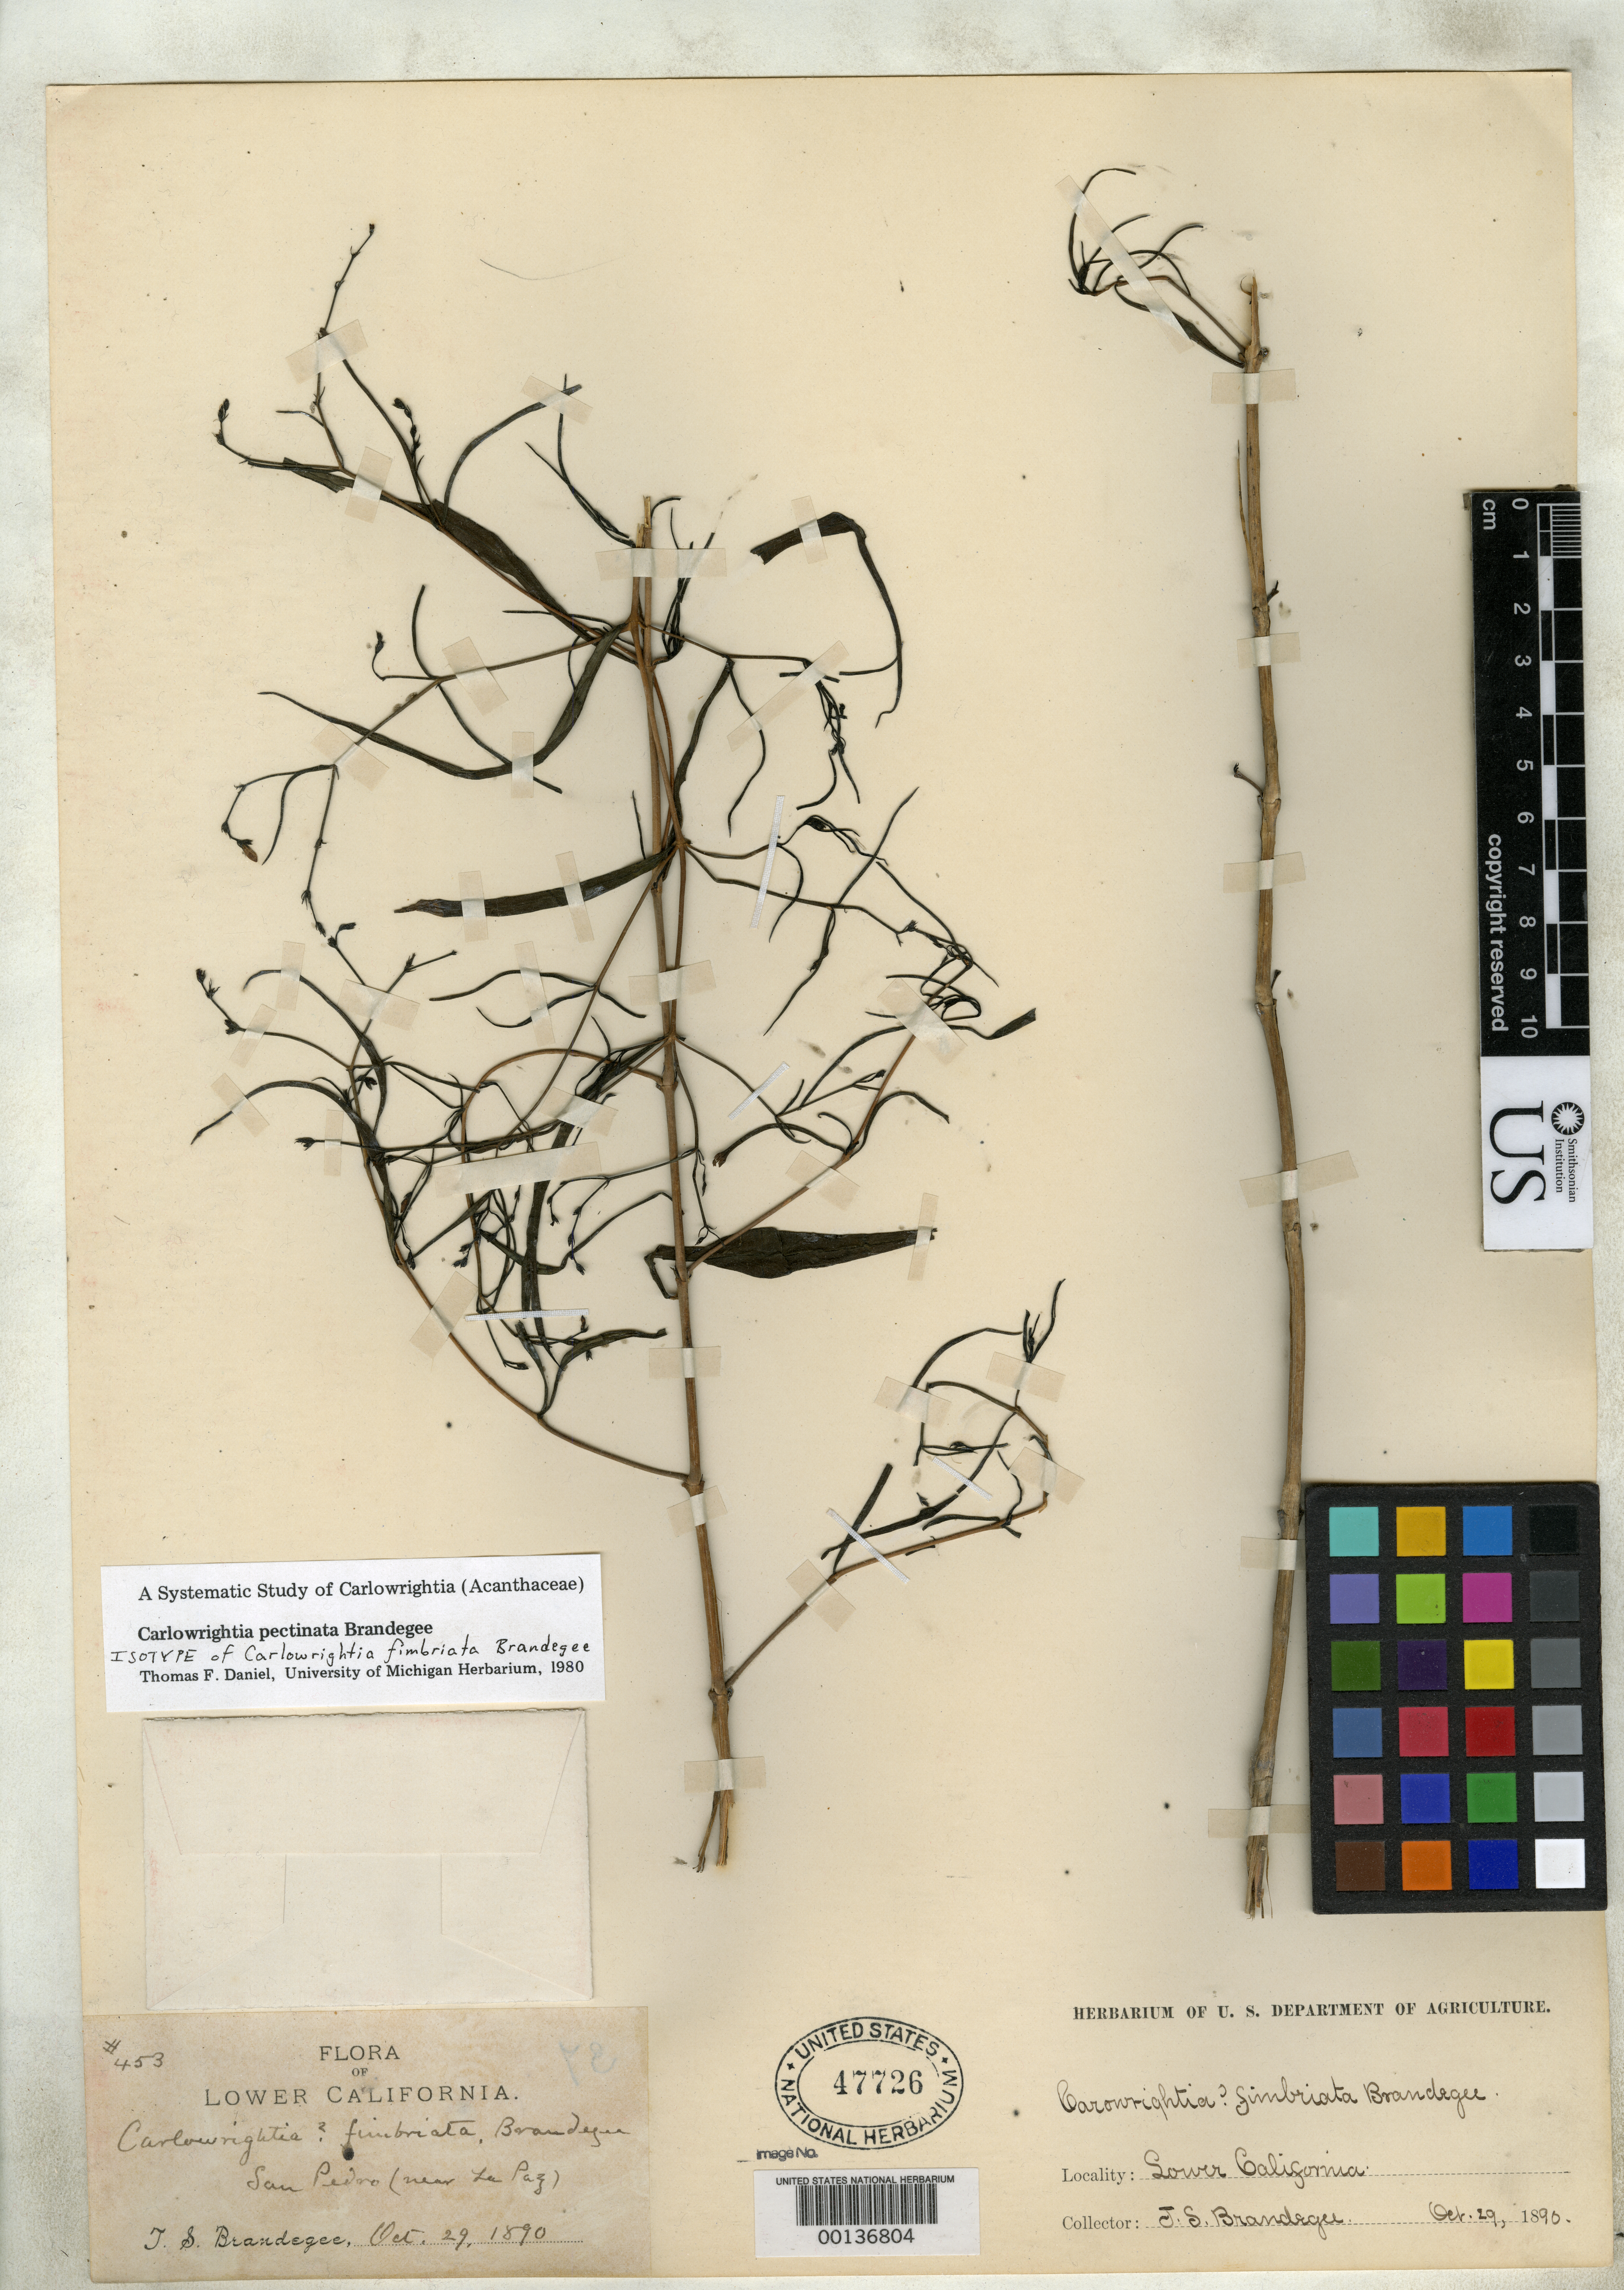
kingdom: Plantae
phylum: Tracheophyta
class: Magnoliopsida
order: Lamiales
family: Acanthaceae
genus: Carlowrightia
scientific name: Carlowrightia fimbriata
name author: Brandegee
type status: Possible Isotype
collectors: T. S. Brandegee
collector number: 453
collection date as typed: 29 Oct 1890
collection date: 1890-10-29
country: Mexico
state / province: Baja California Sur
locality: Between San Pedro and La Paz.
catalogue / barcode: US 47726